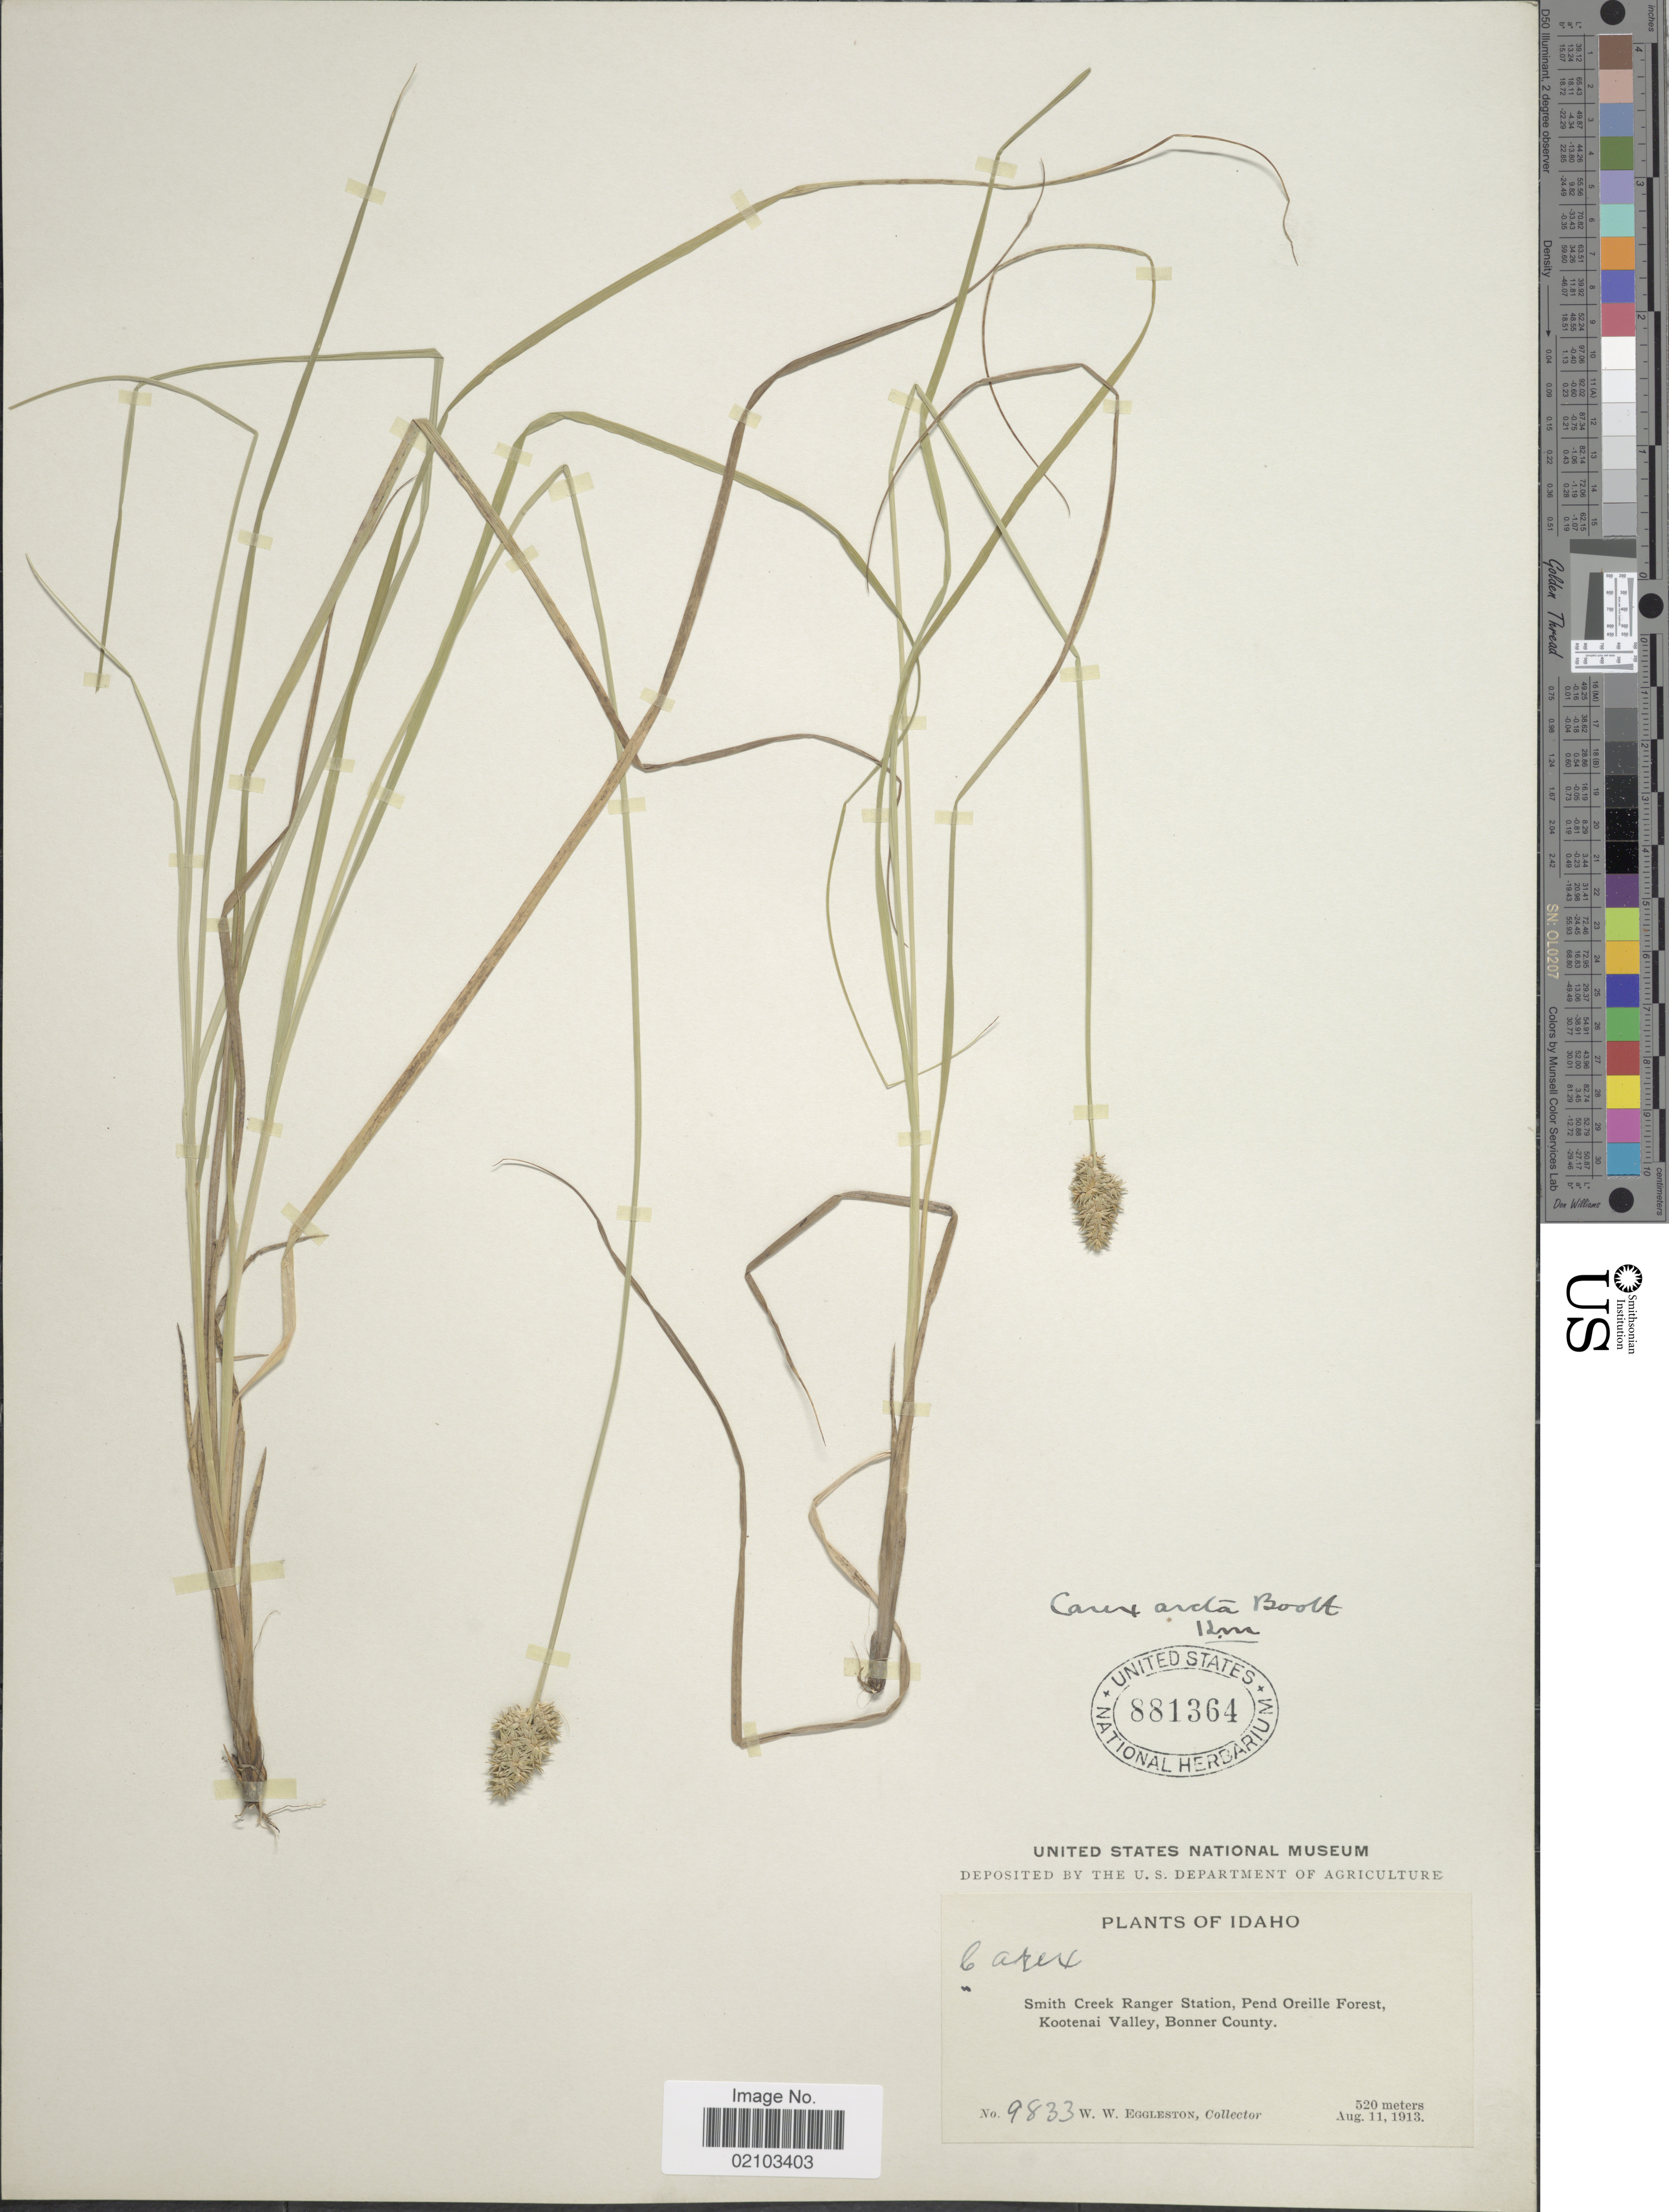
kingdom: Plantae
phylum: Tracheophyta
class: Liliopsida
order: Poales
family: Cyperaceae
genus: Carex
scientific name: Carex arcta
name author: Boott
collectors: W. W. Eggleston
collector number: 9833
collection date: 1913-08-11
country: United States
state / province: Idaho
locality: Smith Creek Ranger Station, Pend Oreille Forest, Kootenai Valley, Bonner County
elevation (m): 520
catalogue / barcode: US 881364